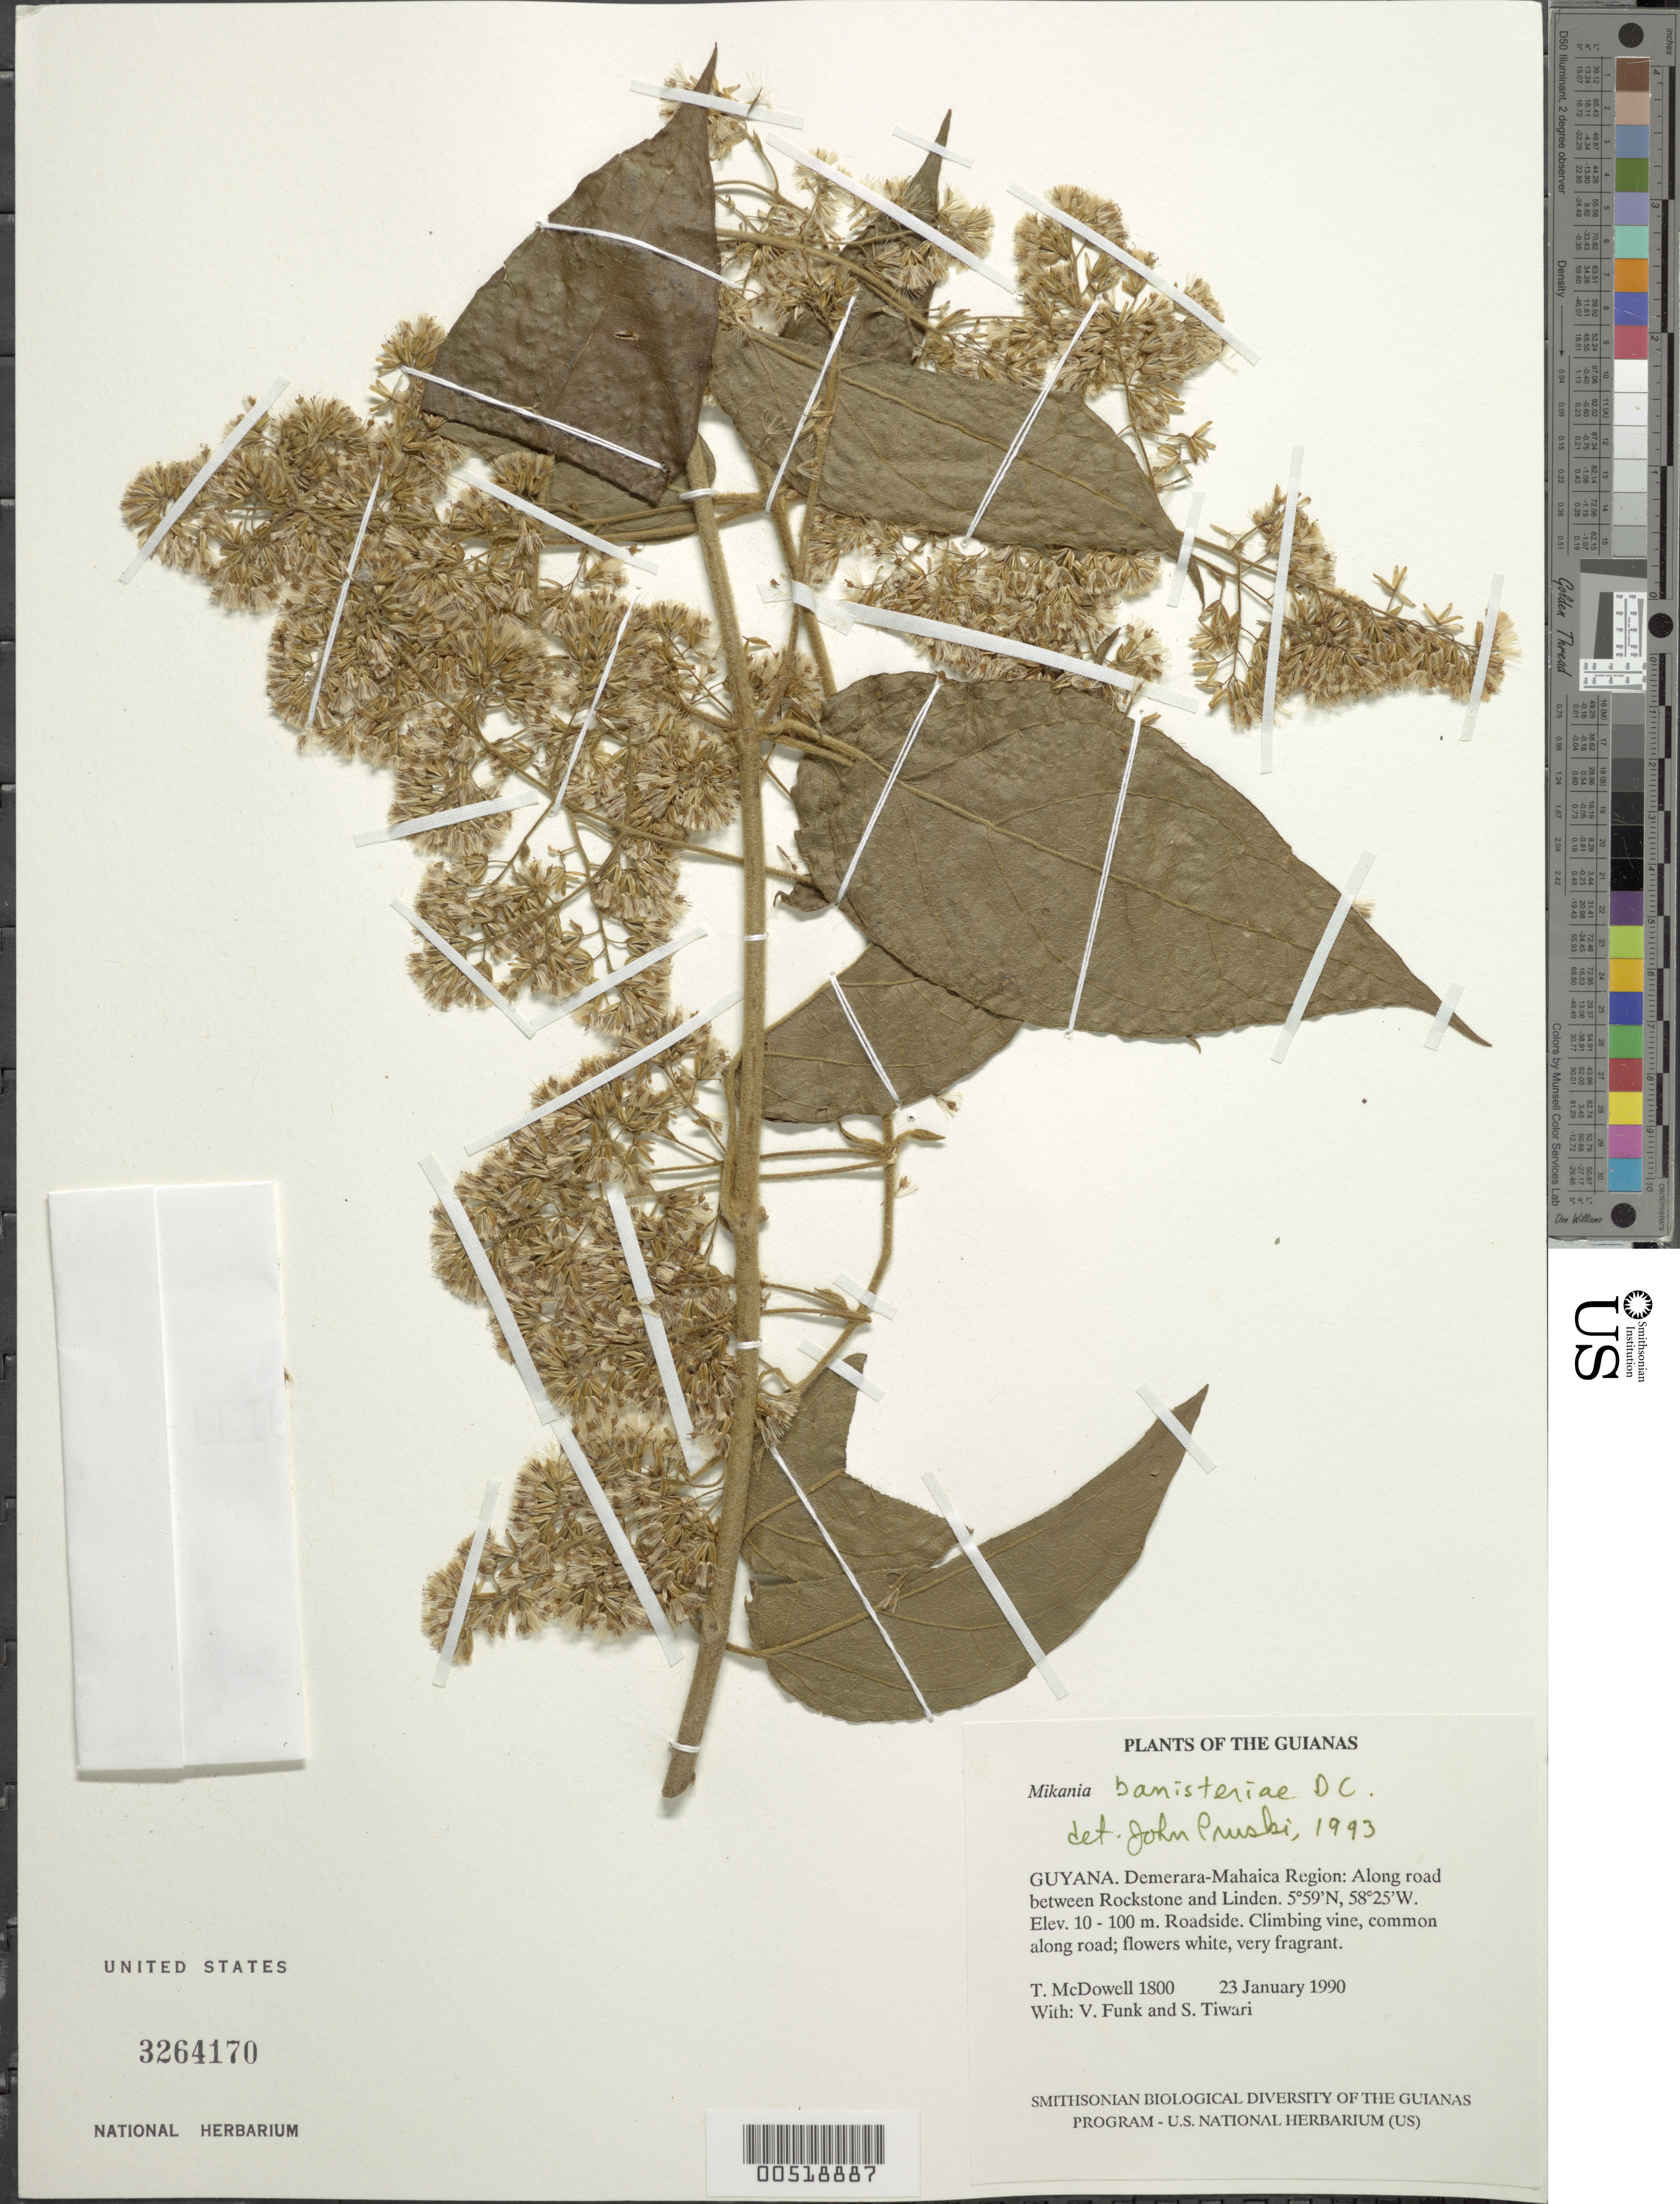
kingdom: Plantae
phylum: Tracheophyta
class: Magnoliopsida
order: Asterales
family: Asteraceae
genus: Mikania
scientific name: Mikania banisteriae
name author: DC.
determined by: Pruski, J. F.; Funk, V. A.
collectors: T. McDowell, V. Funk & S. Tiwari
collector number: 1800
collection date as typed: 23 January 1990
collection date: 1990-01-23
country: Guyana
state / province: Demerara-Mahaica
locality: Along road between Rockstone and Linden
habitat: Roadside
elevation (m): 10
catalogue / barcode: US 3264170